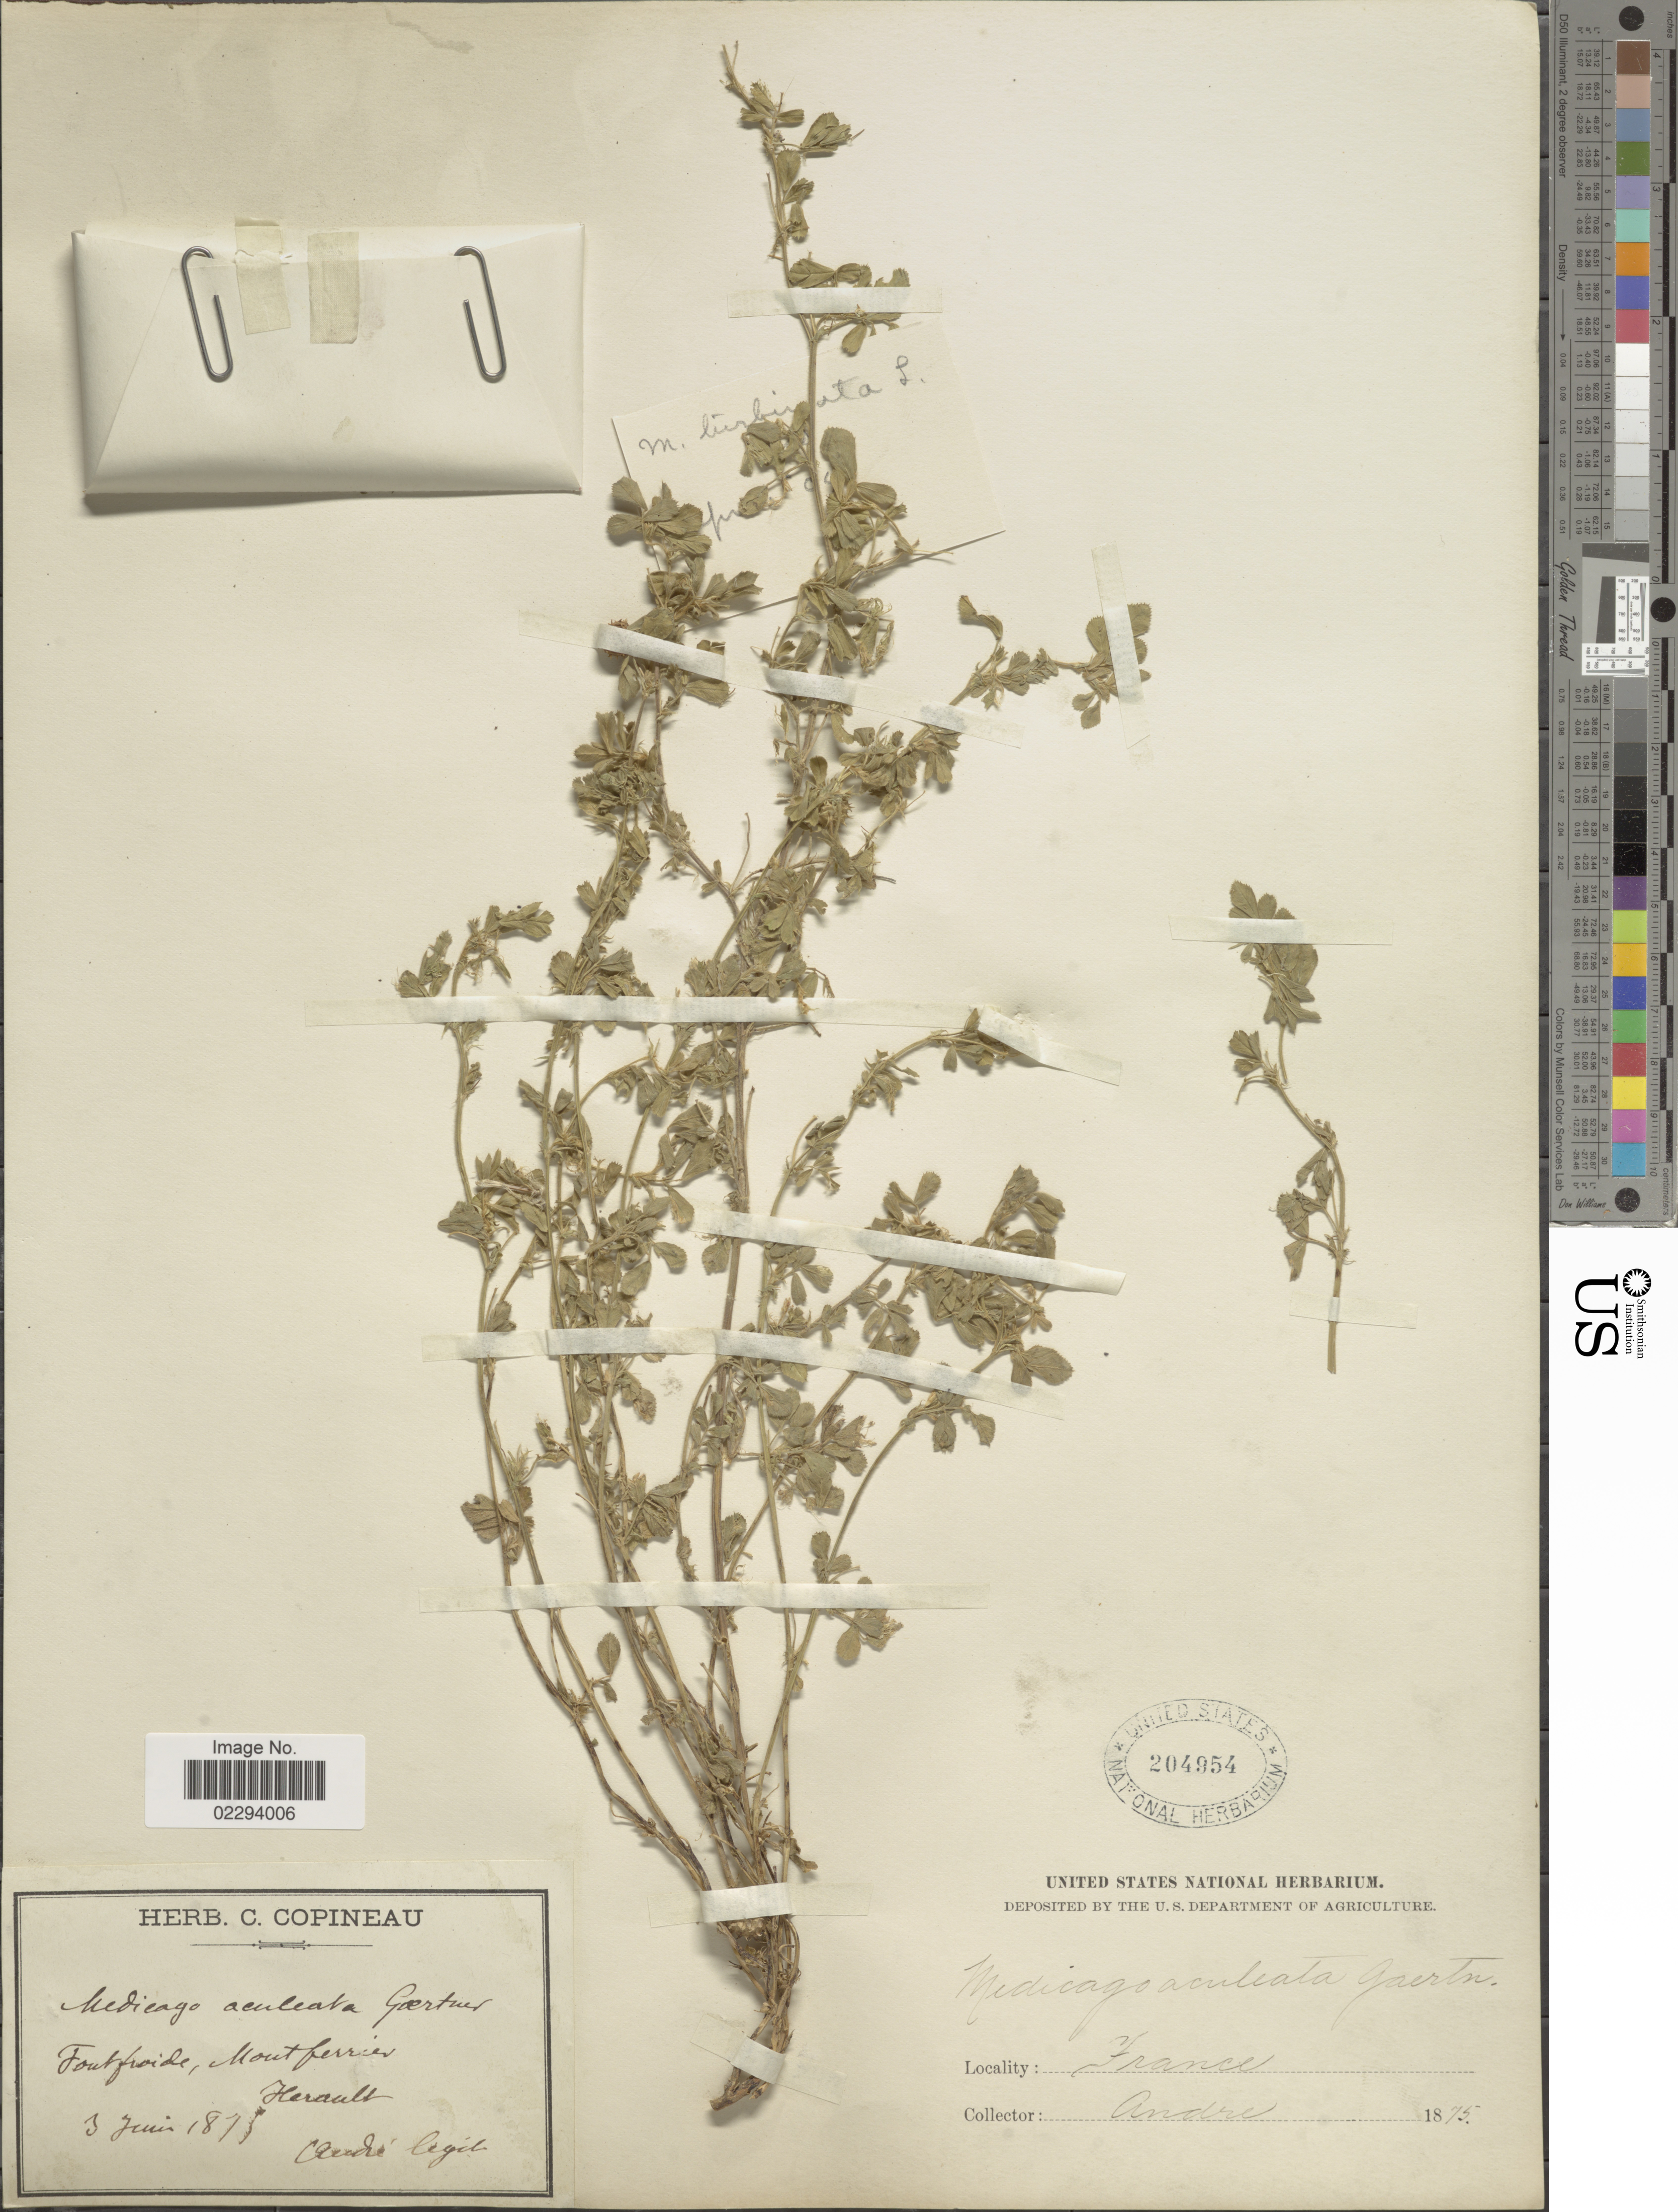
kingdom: Plantae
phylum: Tracheophyta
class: Magnoliopsida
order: Fabales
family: Fabaceae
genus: Medicago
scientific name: Medicago turbinata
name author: (L.) All.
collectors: André, --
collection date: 1875-06-03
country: France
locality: Foutfroide, Moutferrier. Herault. [interpreted]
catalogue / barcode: US 204954